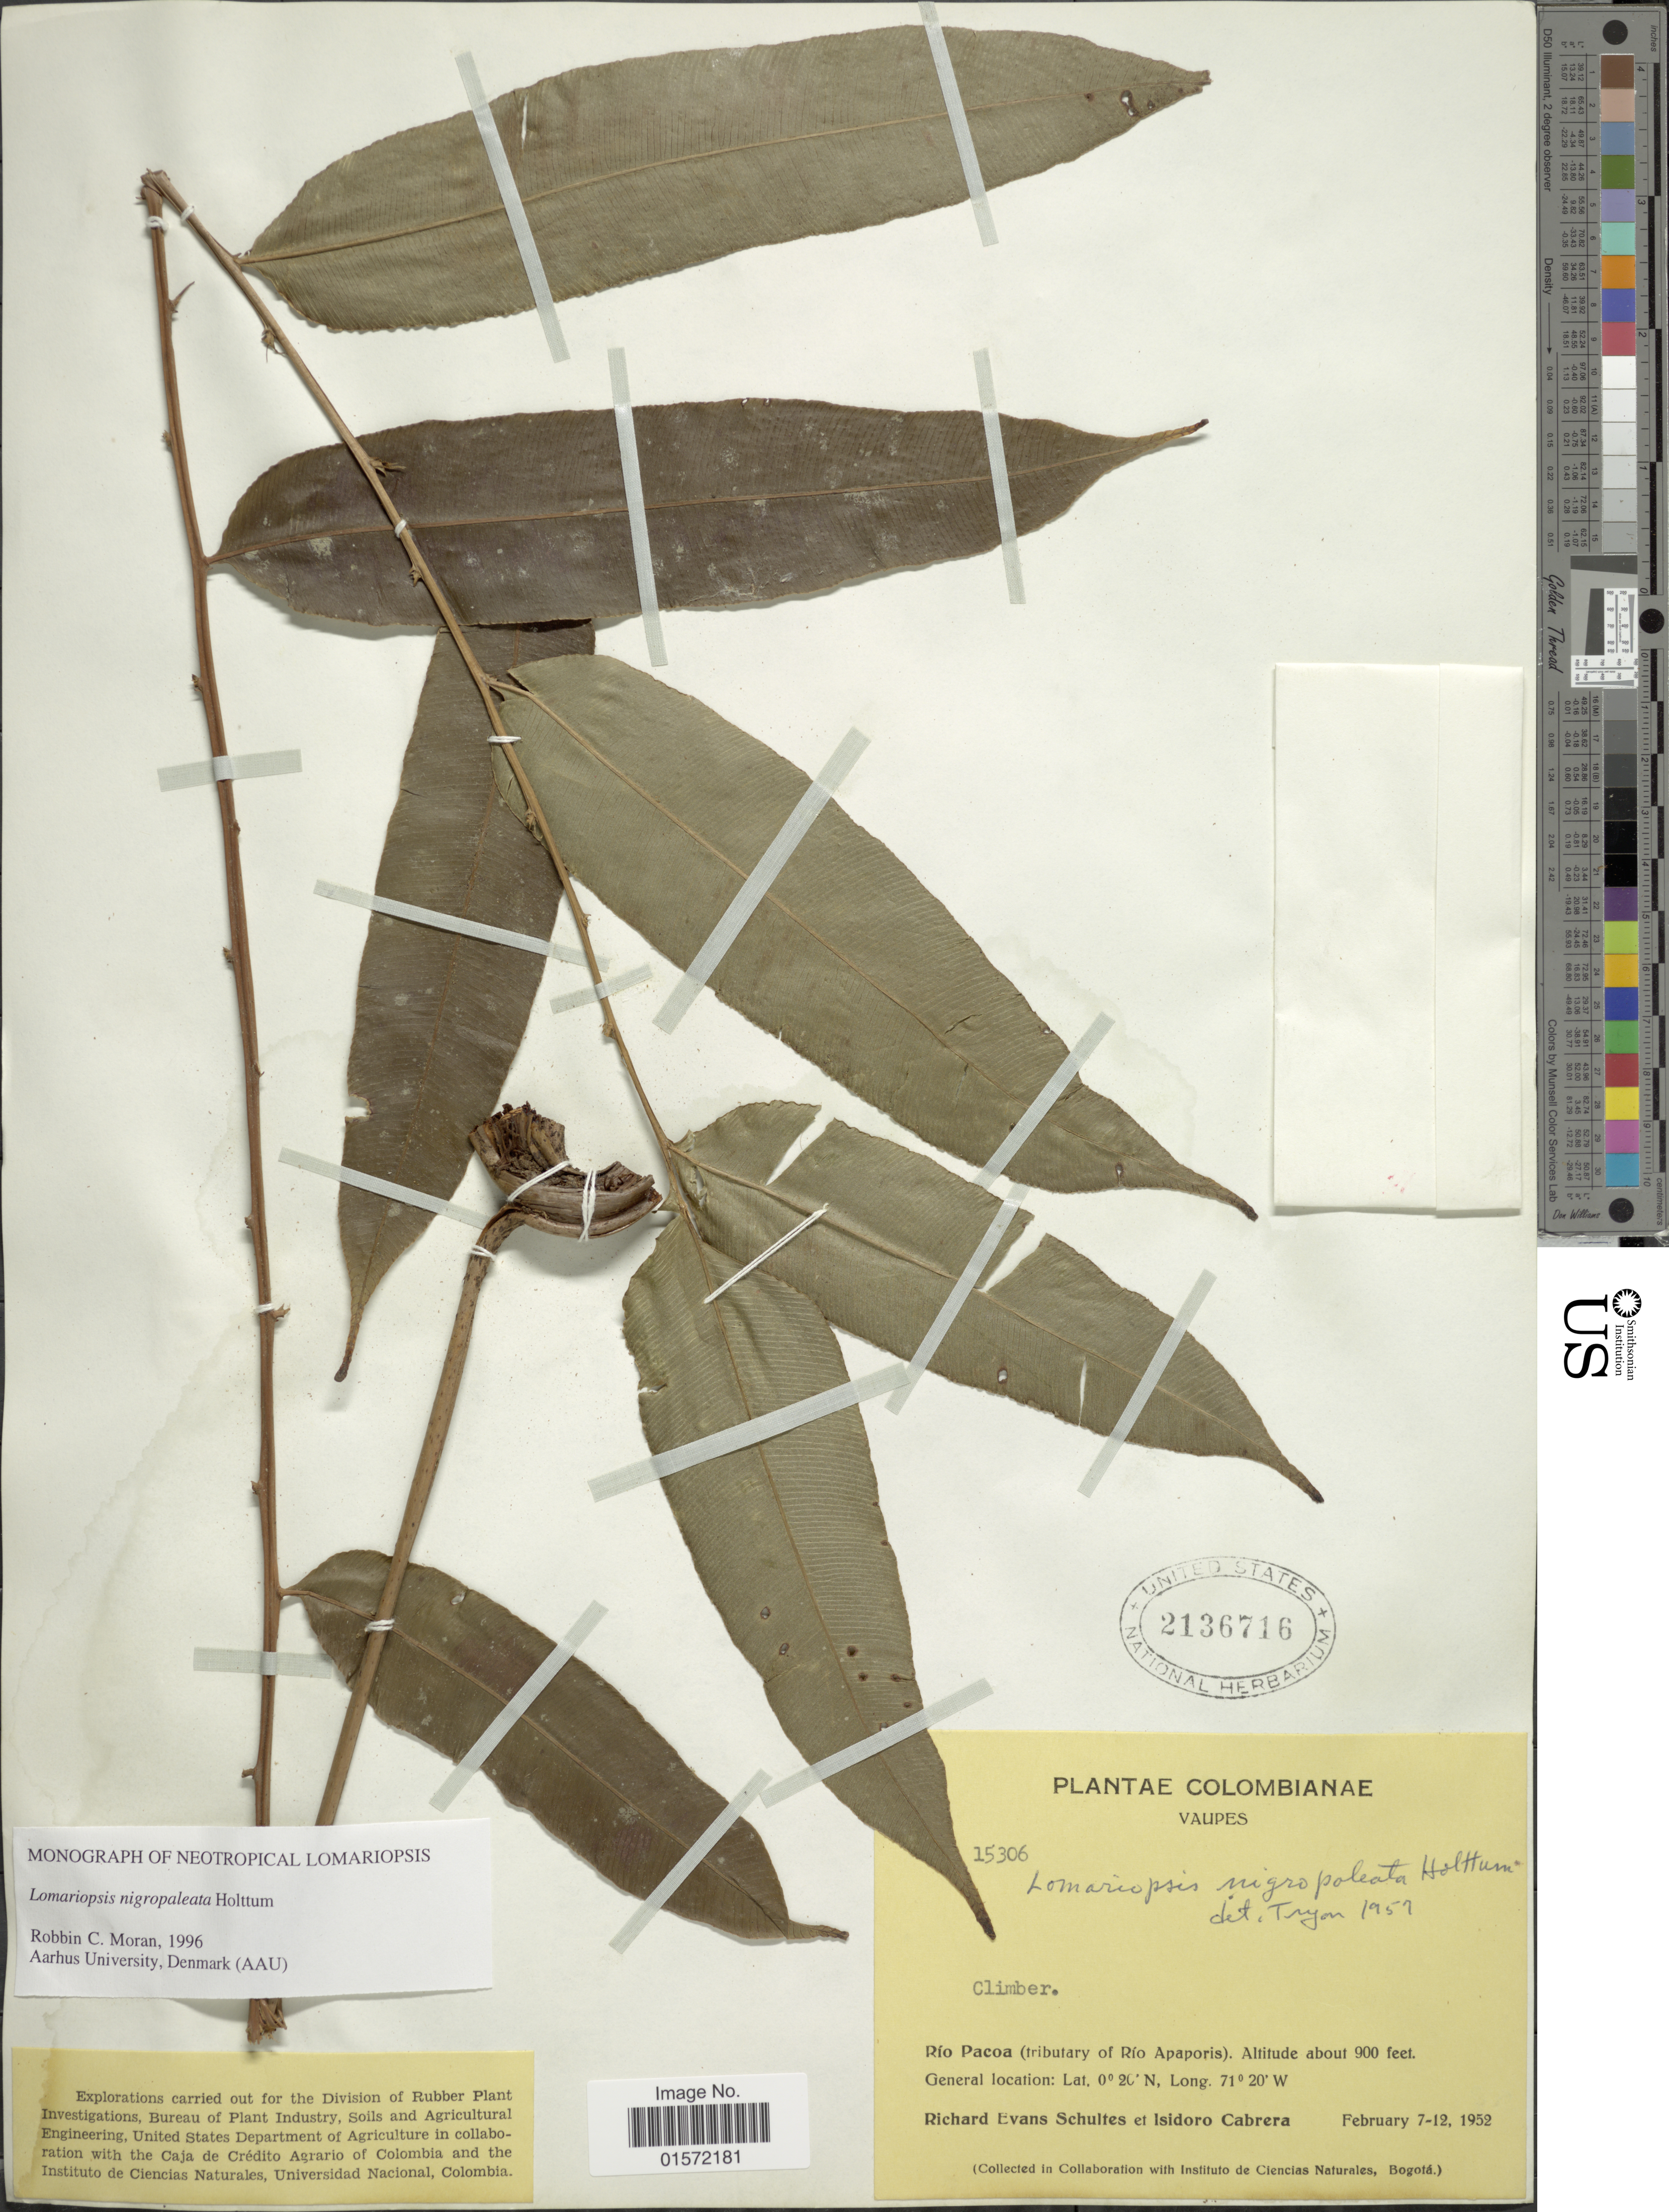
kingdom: Plantae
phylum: Tracheophyta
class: Polypodiopsida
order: Polypodiales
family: Lomariopsidaceae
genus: Lomariopsis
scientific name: Lomariopsis nigropaleata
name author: Holttum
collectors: R. E. Schultes & I. Cabrera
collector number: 15306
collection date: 1952-02-07/1952-02-12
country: Colombia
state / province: Vaupés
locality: Río Pacoa (tributary of Río Apaporis)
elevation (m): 274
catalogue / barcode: US 2136716